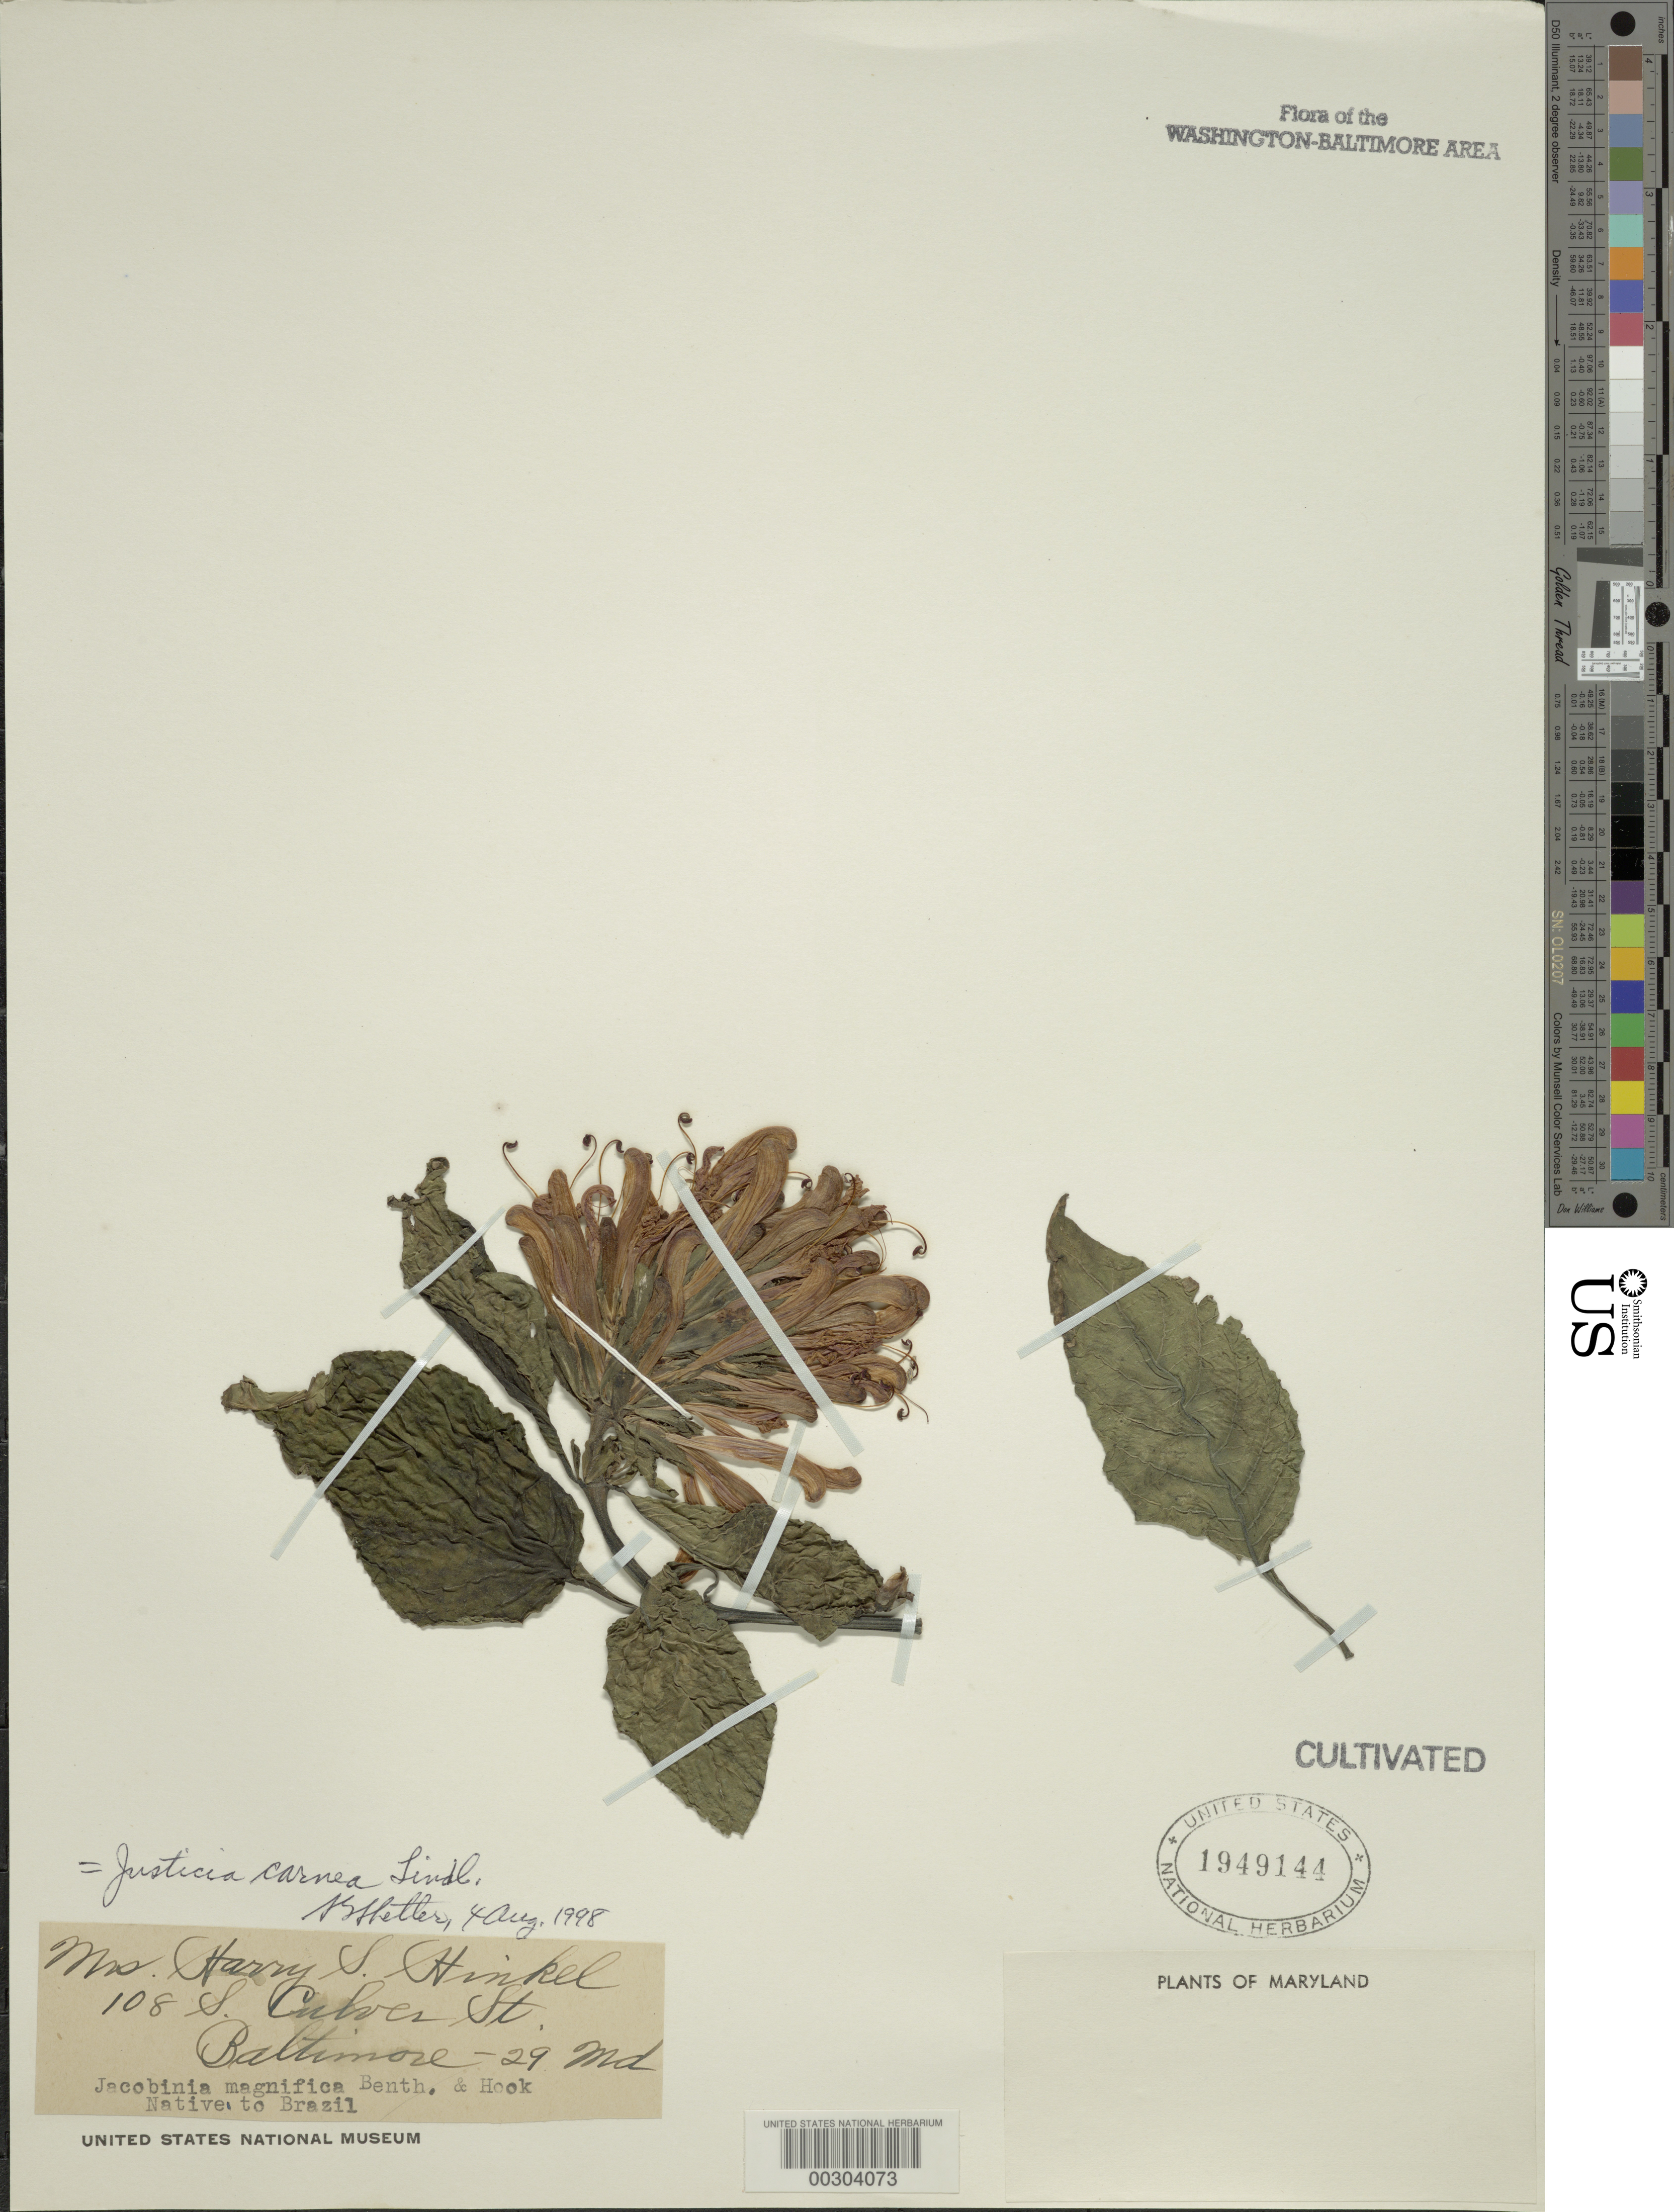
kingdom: Plantae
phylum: Tracheophyta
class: Magnoliopsida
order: Lamiales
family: Acanthaceae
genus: Justicia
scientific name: Justicia carnea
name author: Lindl.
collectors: H. Hinkel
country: United States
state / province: Maryland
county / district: City of Baltimore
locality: Baltimore, 108 Culver St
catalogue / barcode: US 1949144